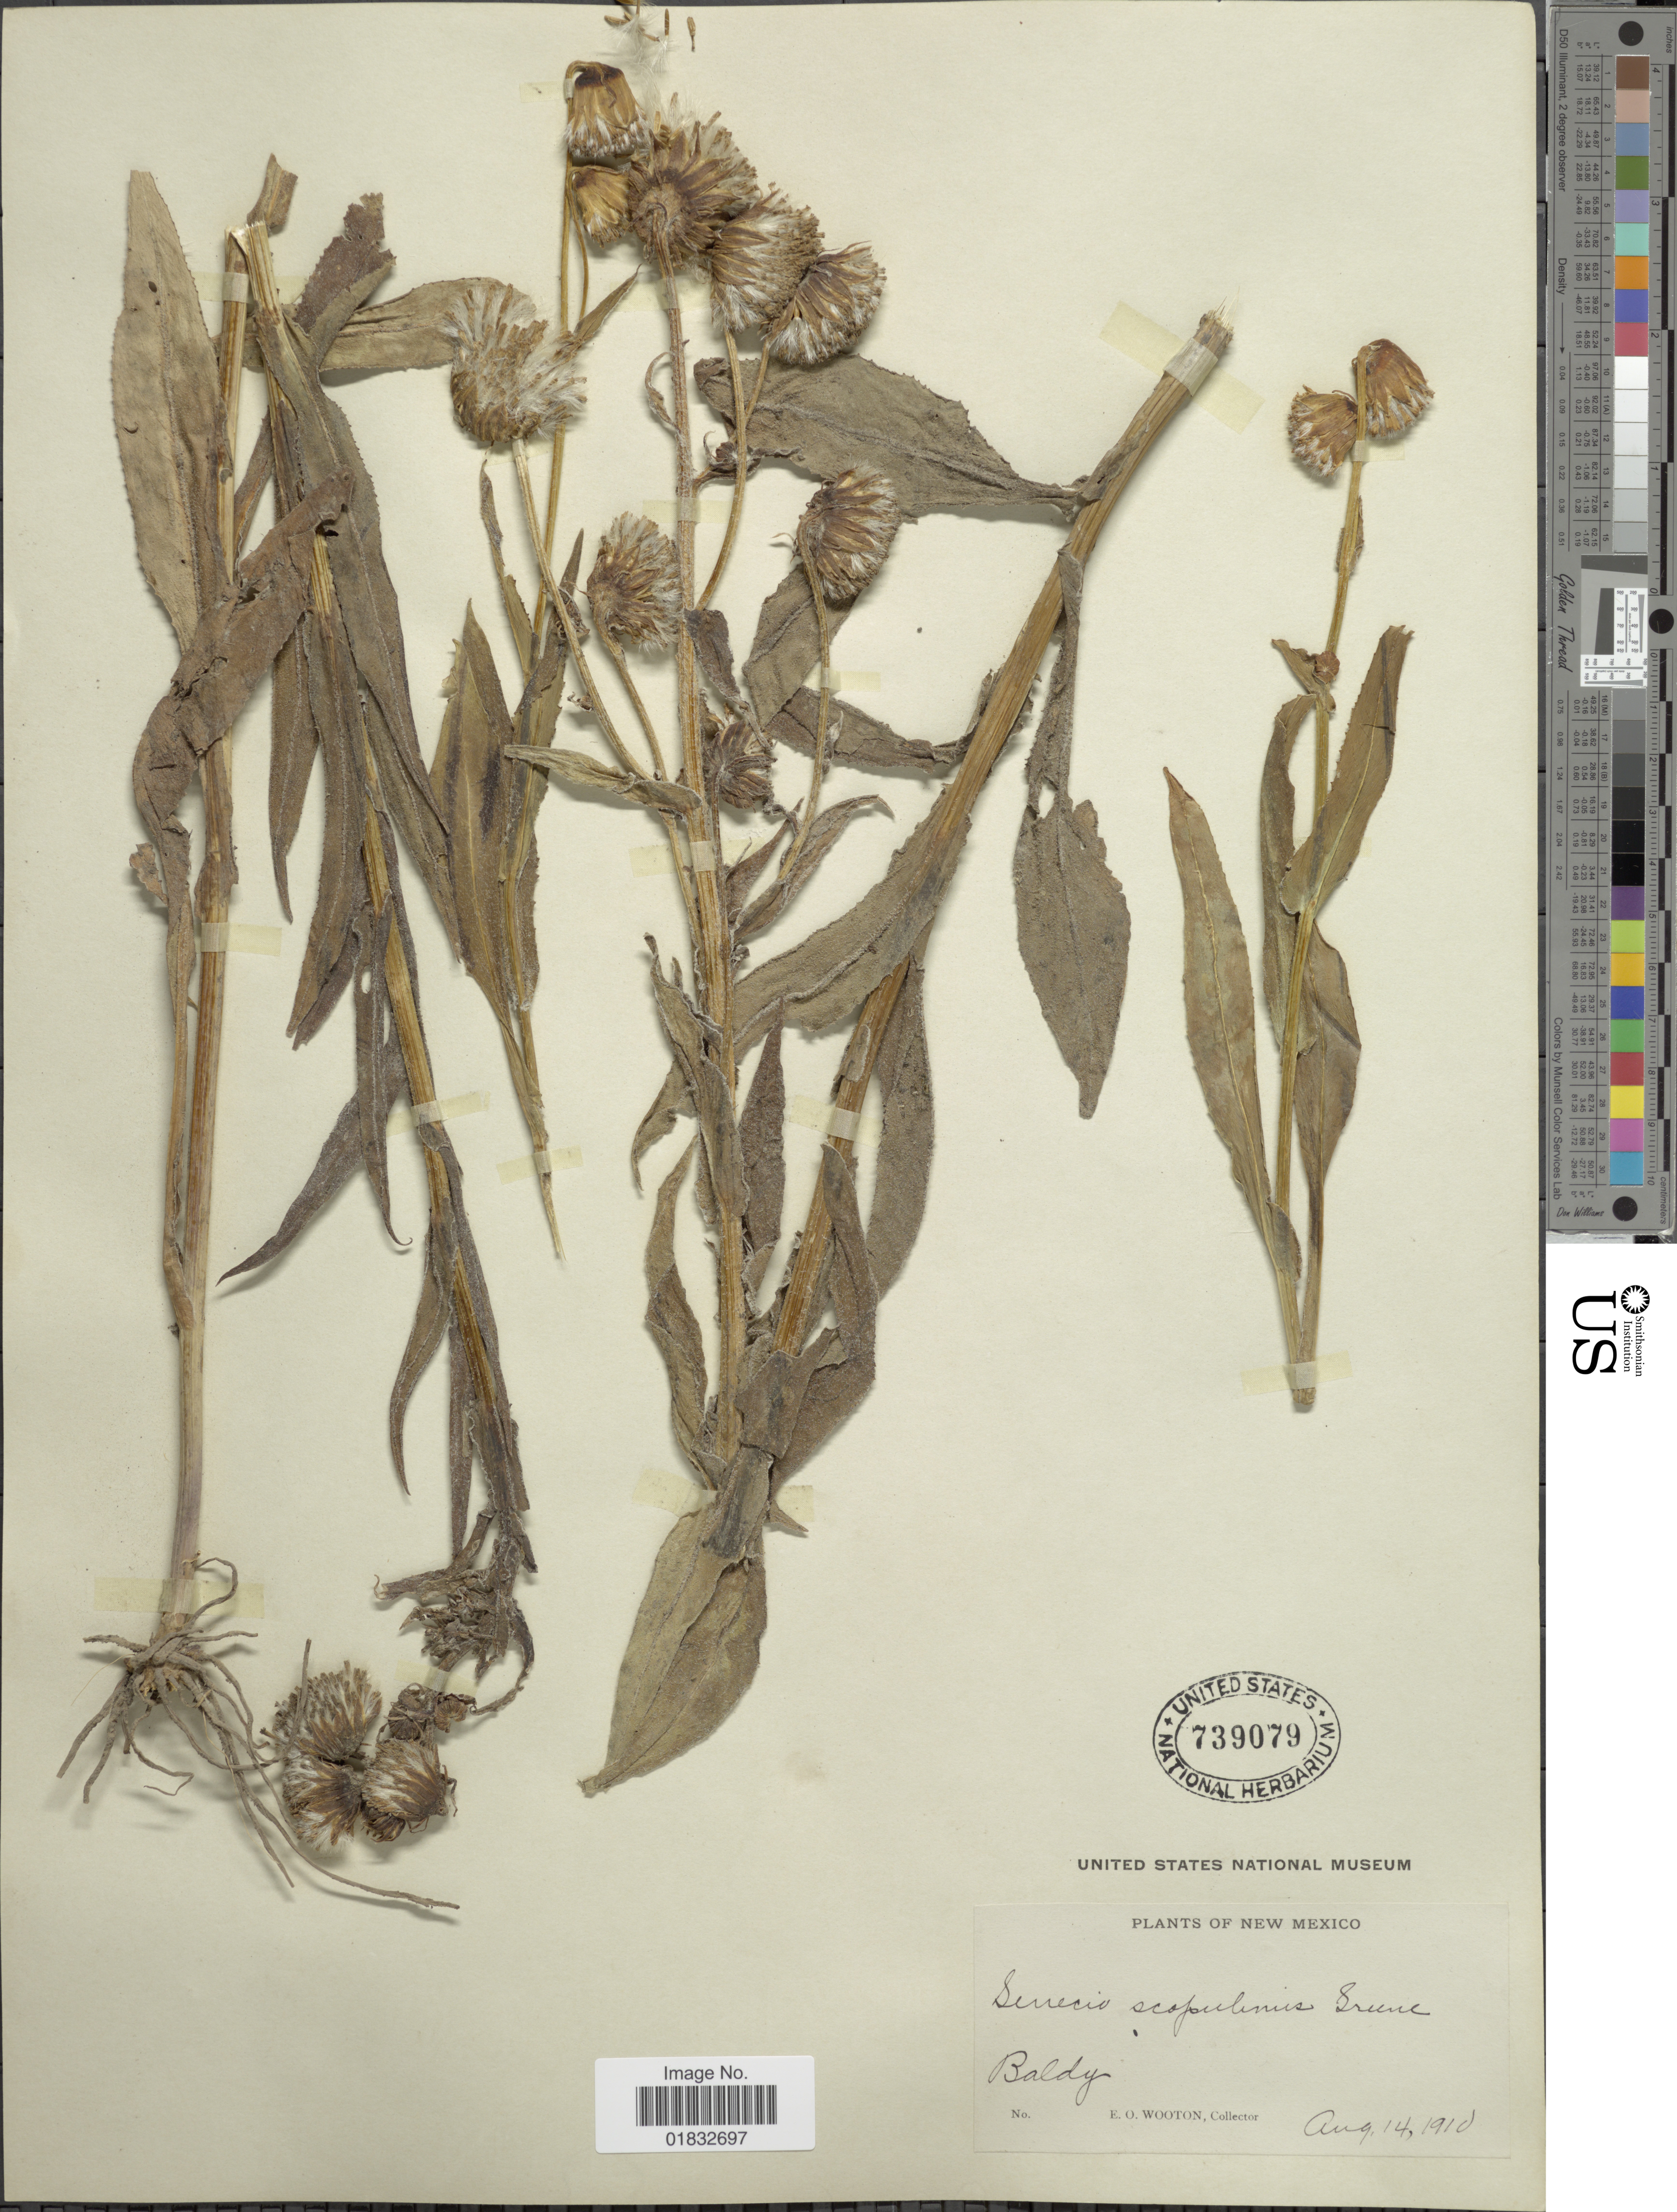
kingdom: Plantae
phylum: Tracheophyta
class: Magnoliopsida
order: Asterales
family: Asteraceae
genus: Senecio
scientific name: Senecio bigelovii var. hallii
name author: A. Gray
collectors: E. O. Wooton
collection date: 1910-08-14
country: United States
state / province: New Mexico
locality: Baldy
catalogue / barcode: US 739079